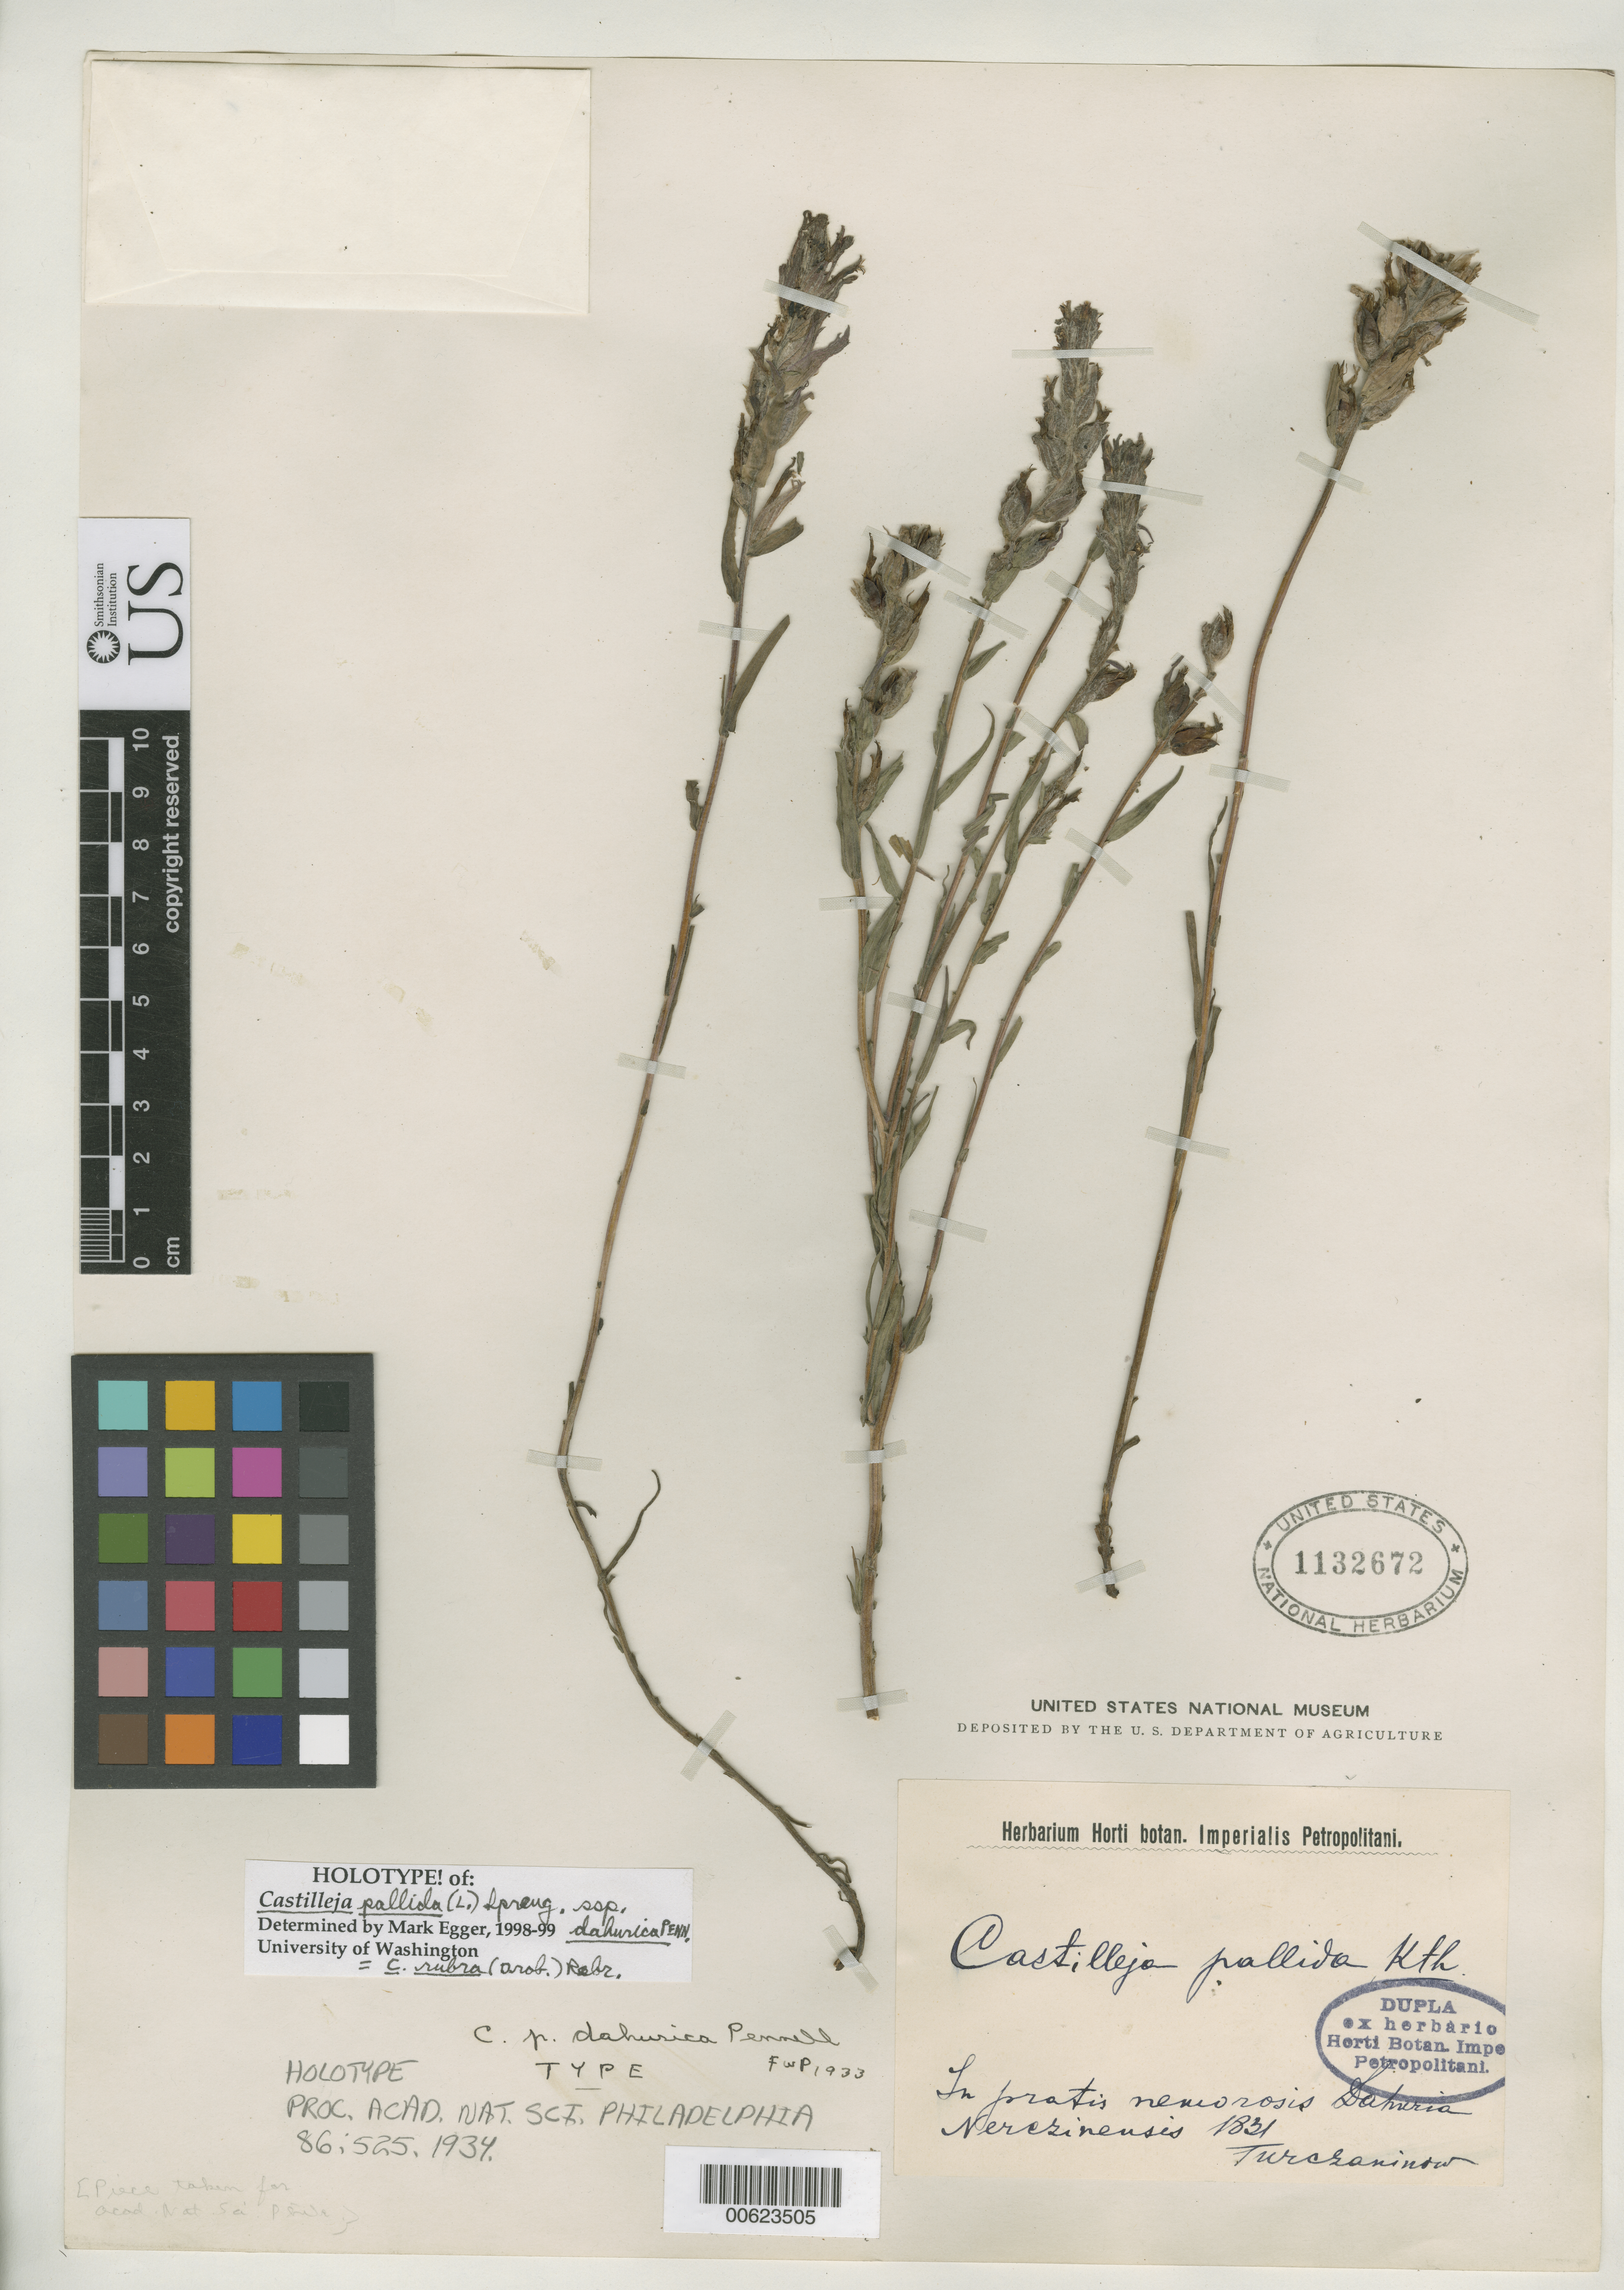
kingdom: Plantae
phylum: Tracheophyta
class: Magnoliopsida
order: Lamiales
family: Orobanchaceae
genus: Castilleja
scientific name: Castilleja pallida subsp. dahurica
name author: Pennell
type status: Holotype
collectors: N. Turczaninov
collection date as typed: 1831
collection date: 1831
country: Russian Federation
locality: In Pratis nemorosis Dahuria Nerczinensis.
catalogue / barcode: US 1132672